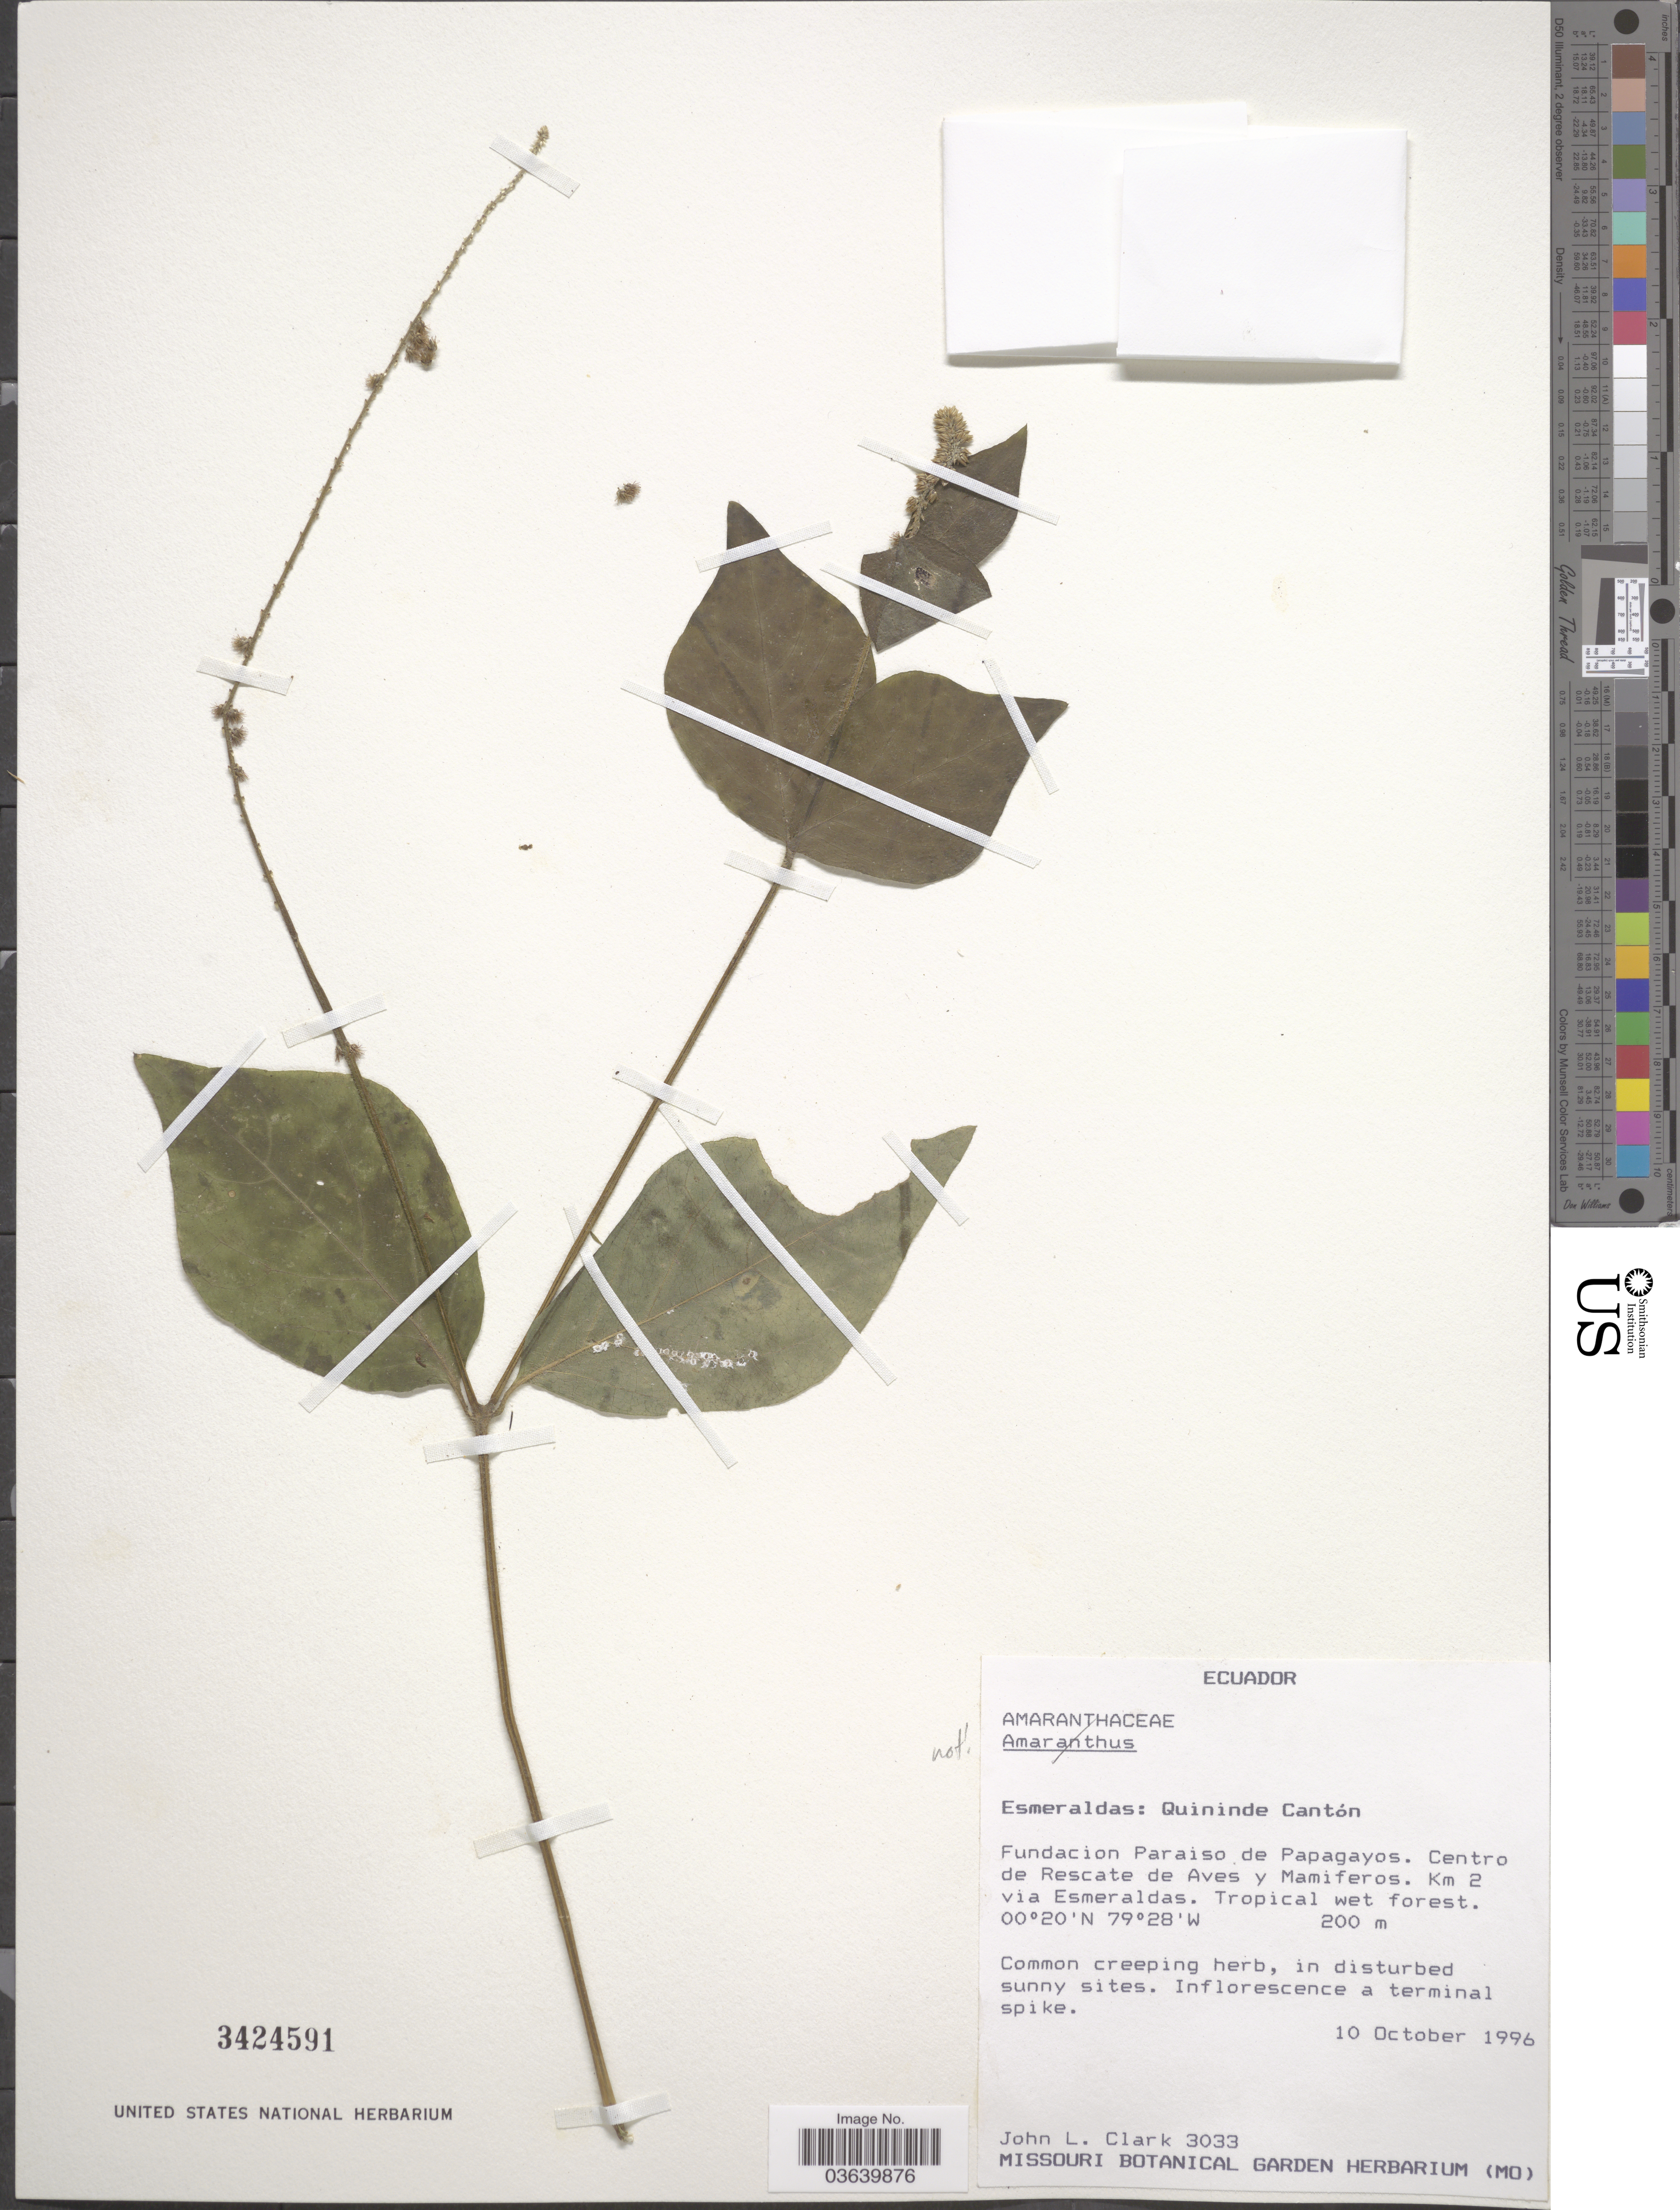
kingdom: Plantae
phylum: Tracheophyta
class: Magnoliopsida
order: Caryophyllales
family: Amaranthaceae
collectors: J. L. Clark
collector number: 3033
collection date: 1996-10-10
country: Ecuador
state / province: Esmeraldas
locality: Quininde Cantón. Fundacion Paraiso de Papagayos. Centro de Rescate de Aves y Mamiferos. Km 2 via Esmeraldas. Tropical wet forest.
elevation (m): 200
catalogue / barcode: US 3424591